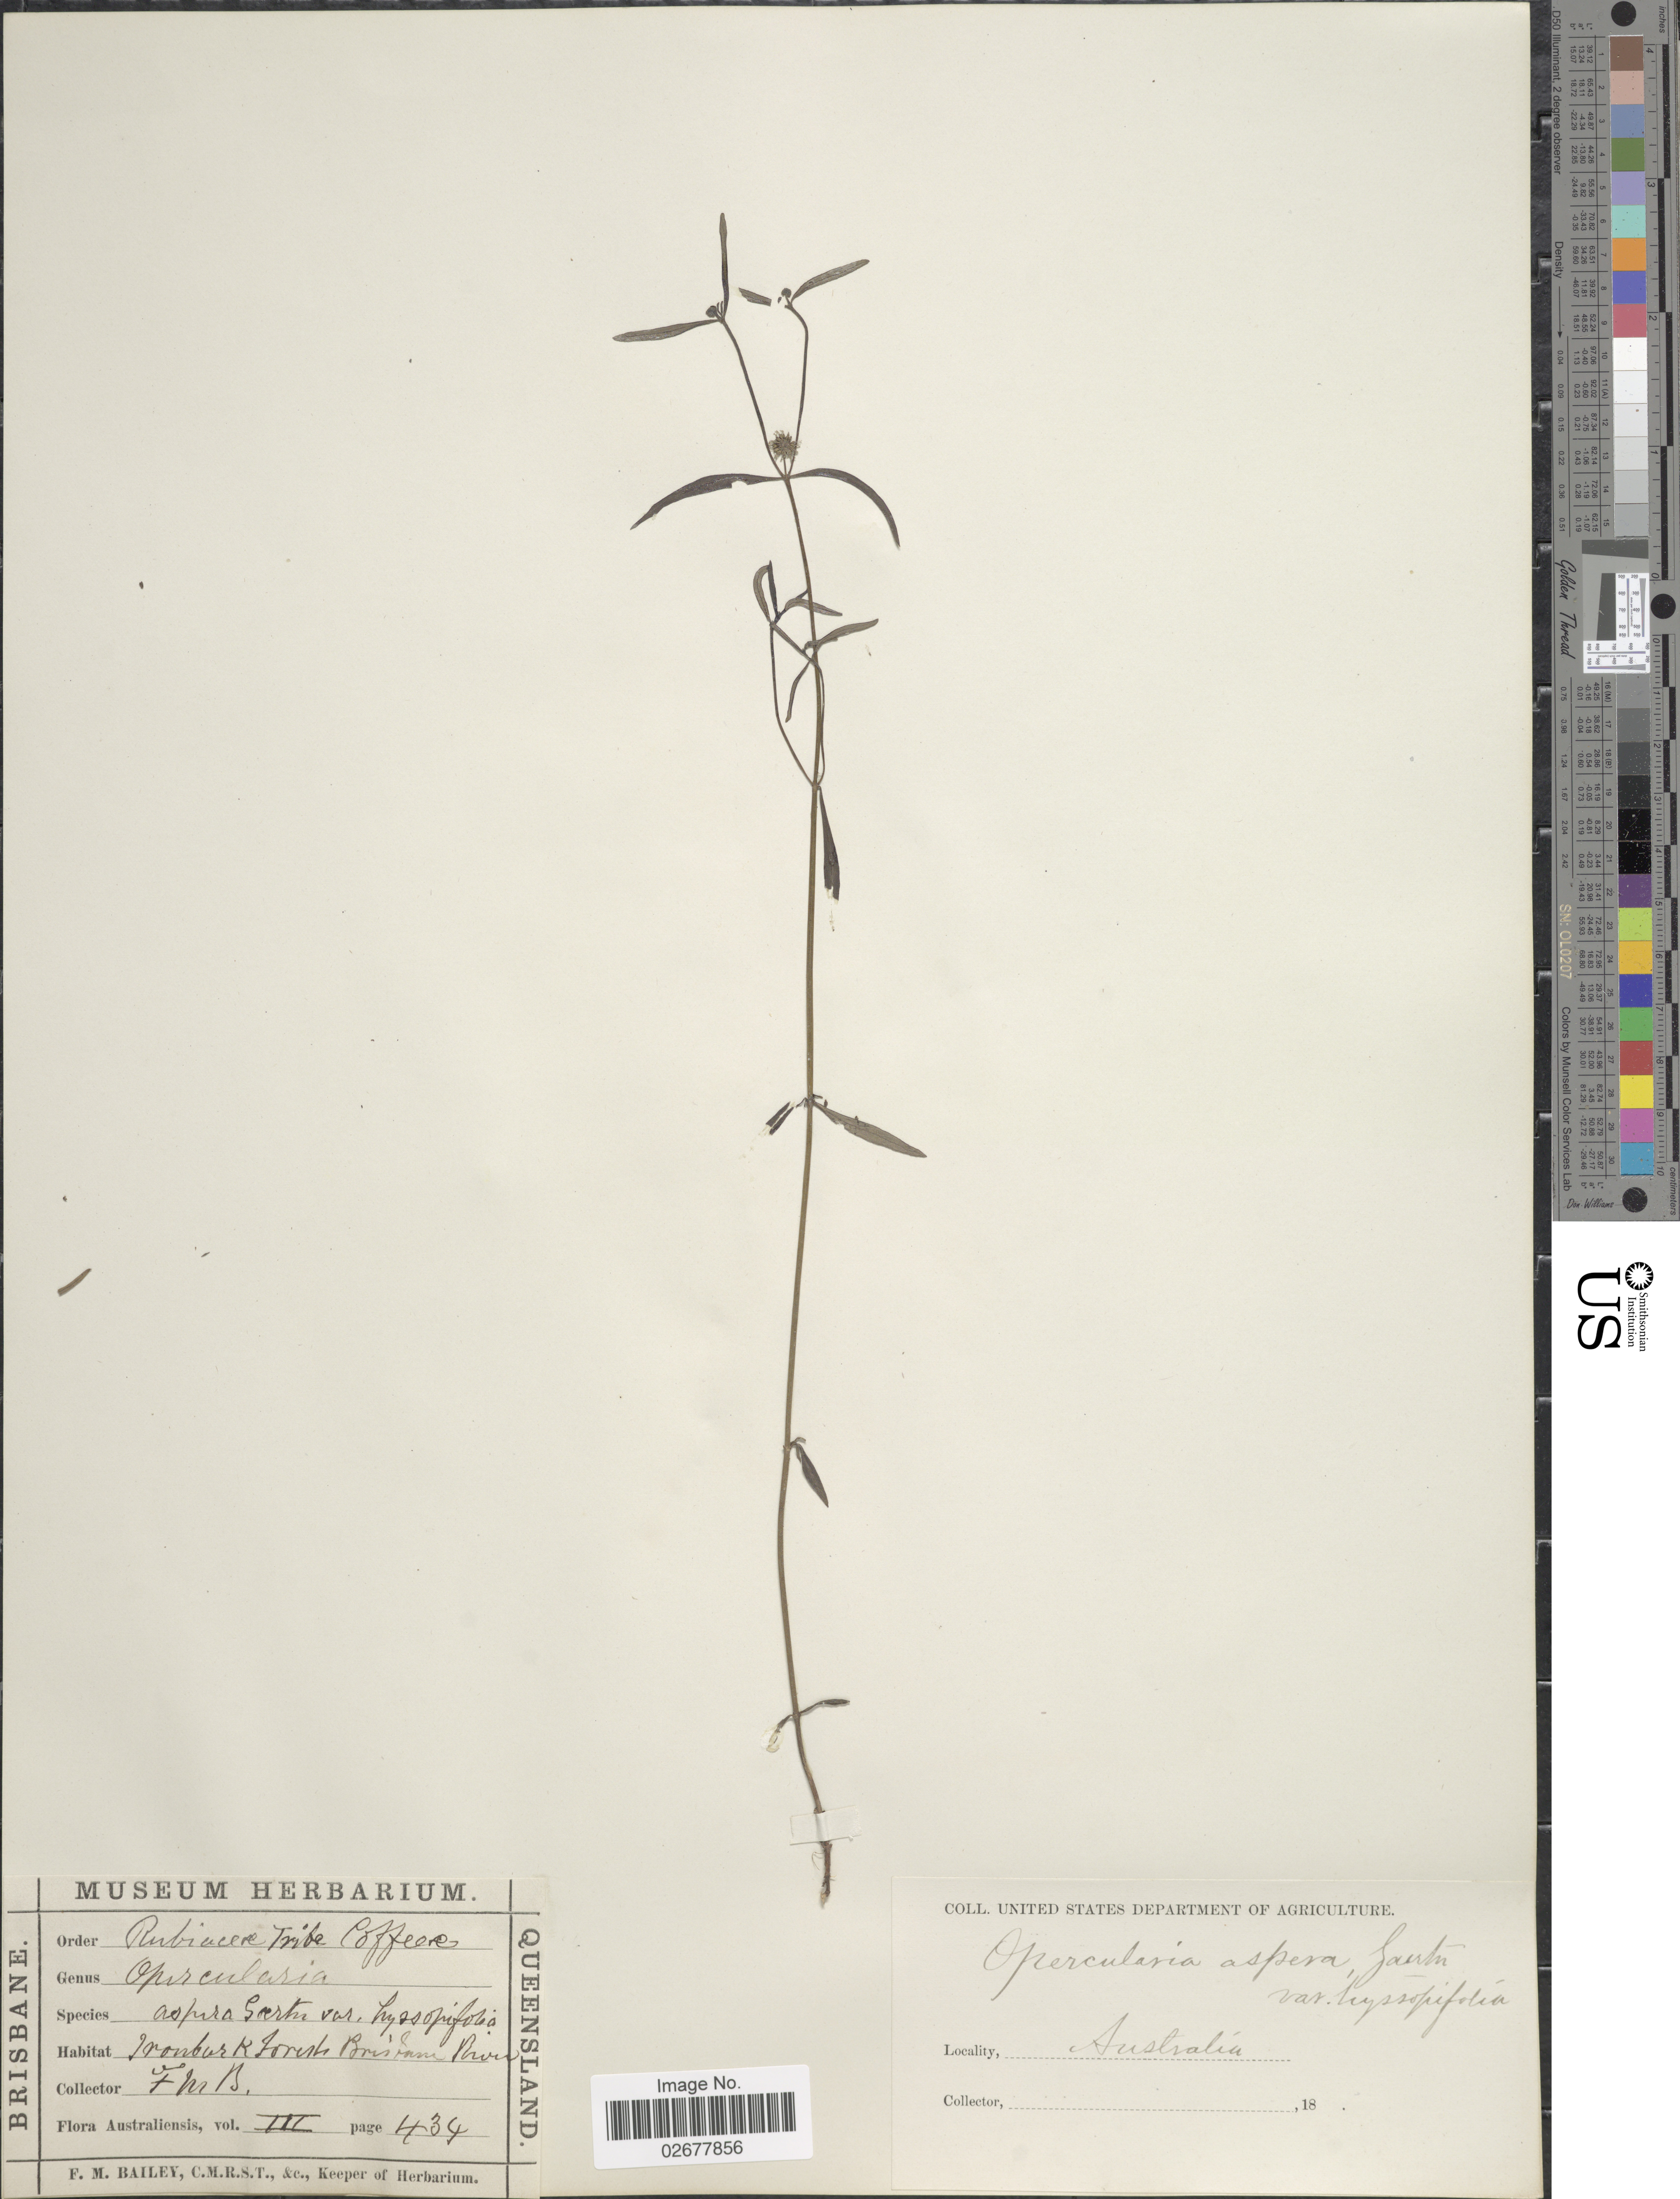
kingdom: Plantae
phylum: Tracheophyta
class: Magnoliopsida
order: Gentianales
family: Rubiaceae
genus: Opercularia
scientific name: Opercularia aspera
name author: Gaertn.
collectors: F. M. Bailey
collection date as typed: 18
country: Australia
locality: Ironburk Forest Brisbane River